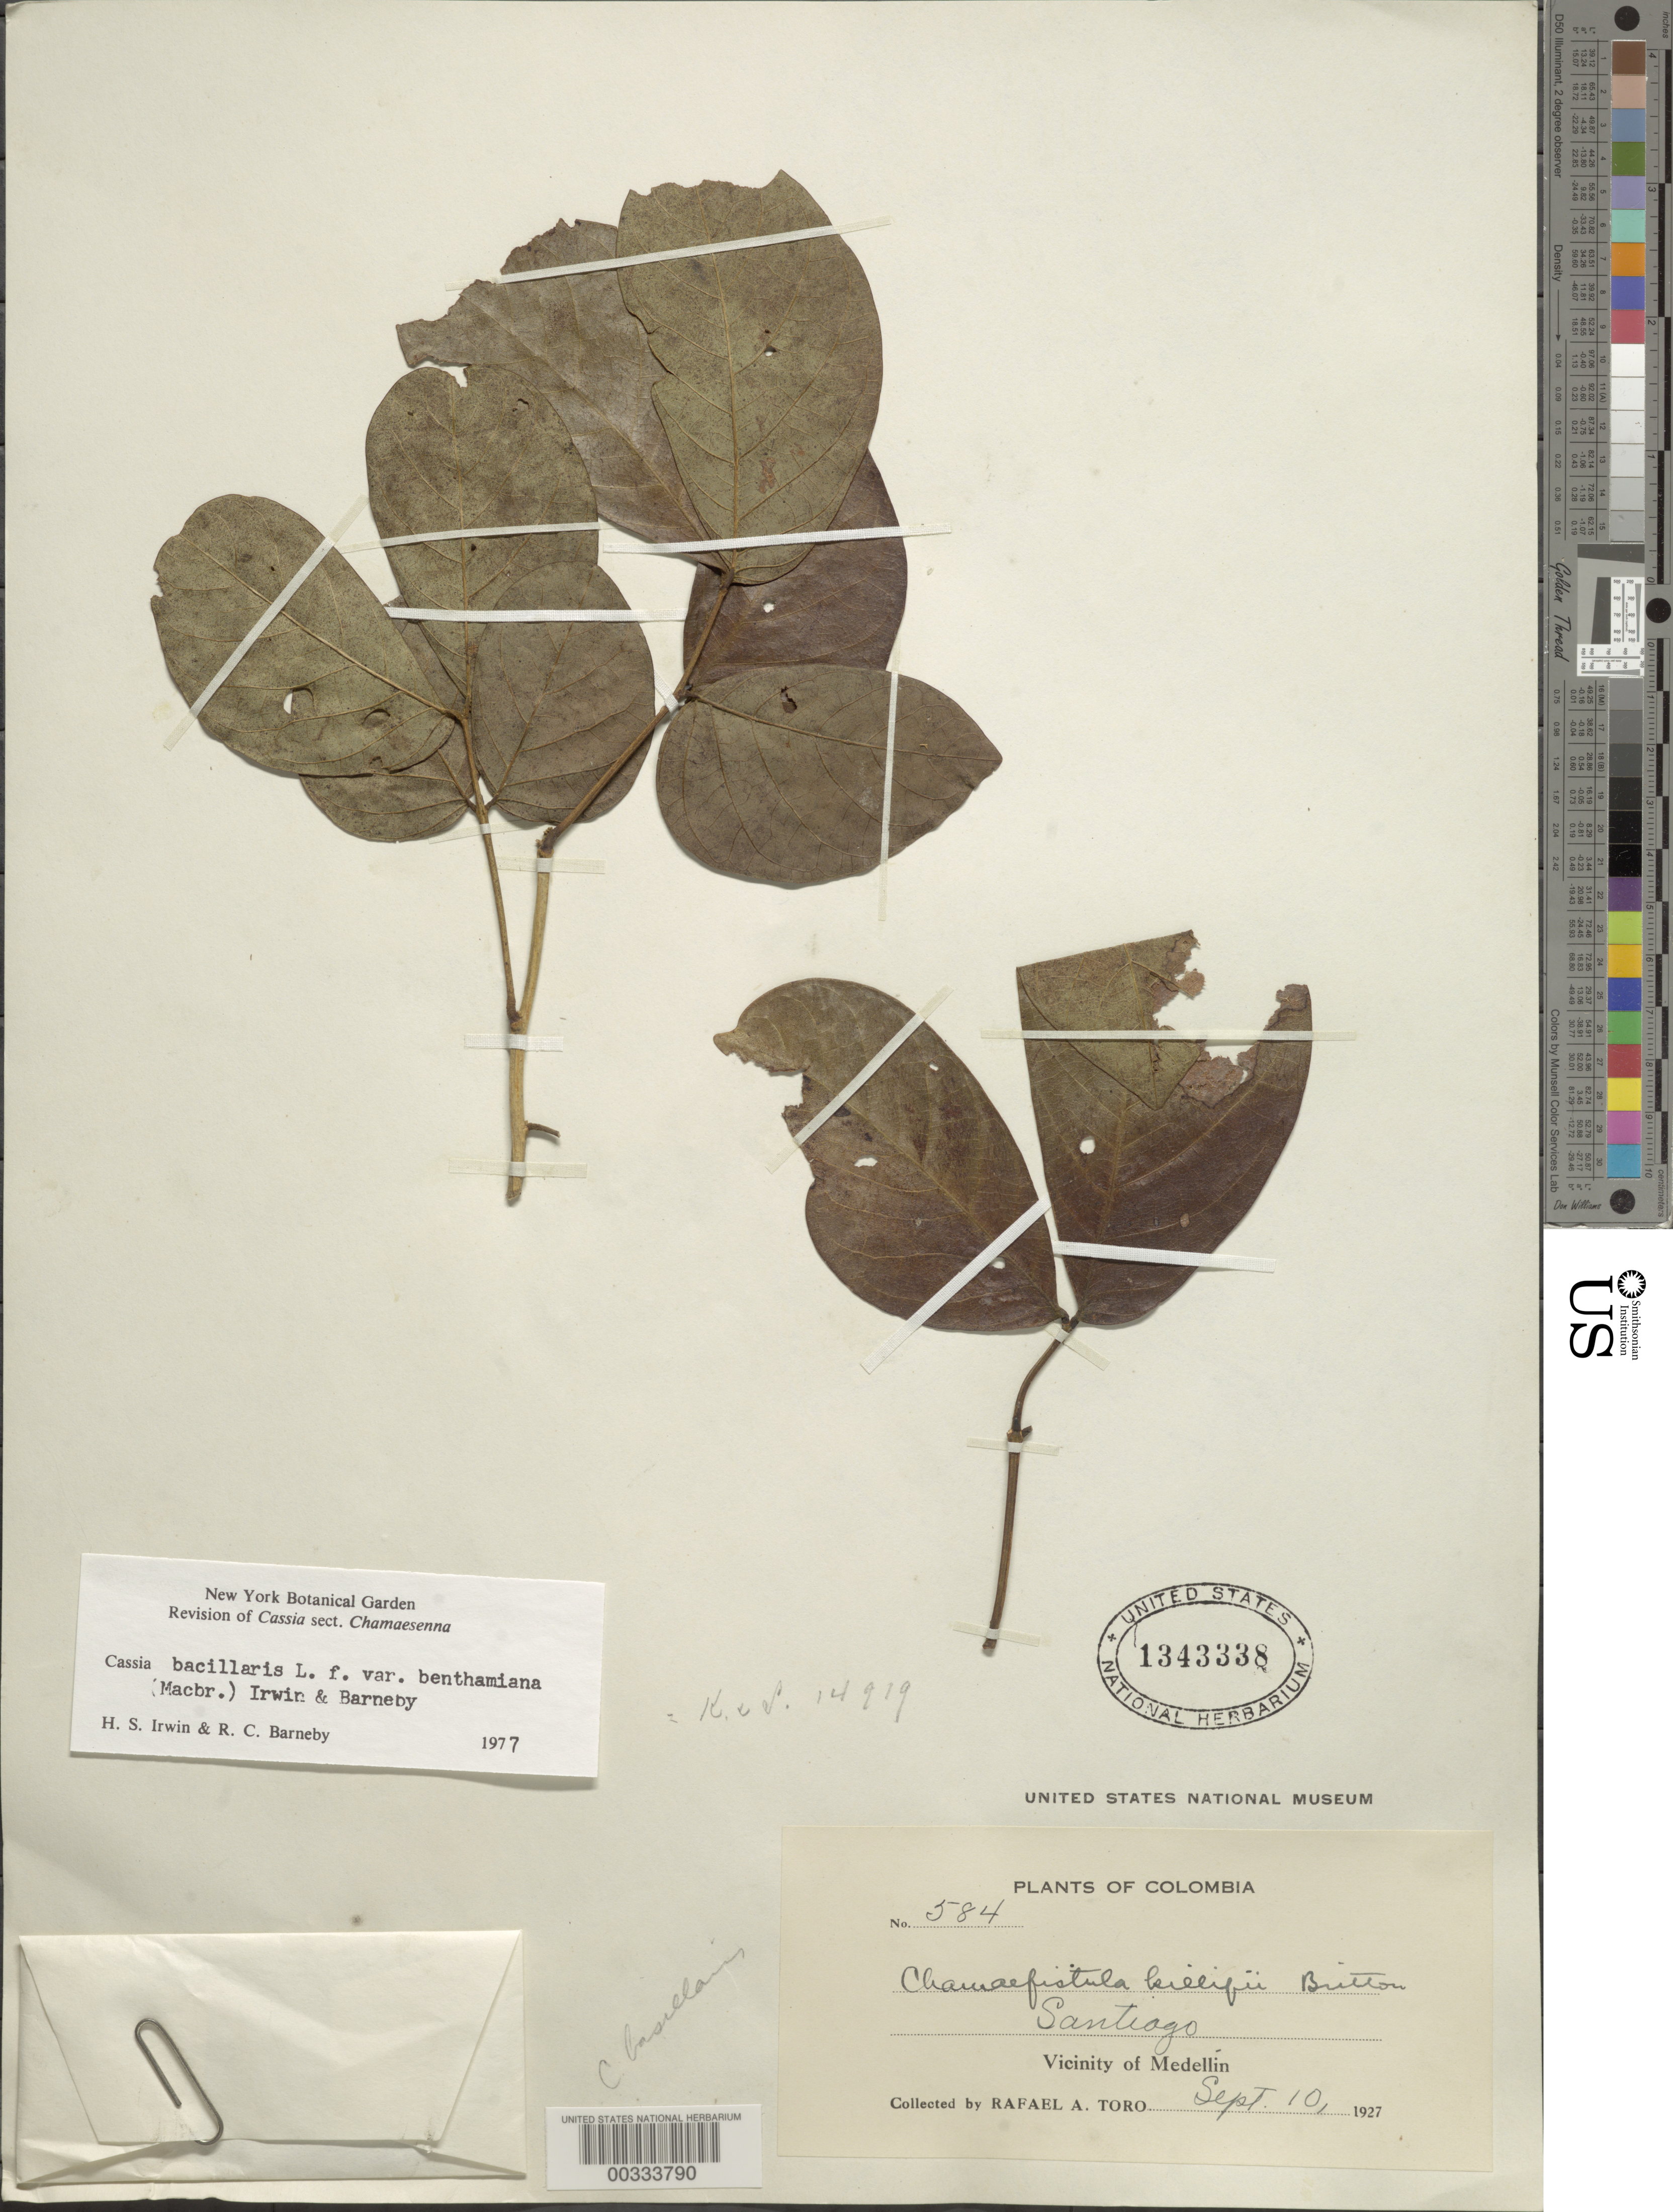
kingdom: Plantae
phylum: Tracheophyta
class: Magnoliopsida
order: Fabales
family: Fabaceae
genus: Senna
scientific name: Senna bacillaris var. benthamiana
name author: (J.F. Macbr.) H.S. Irwin & Barneby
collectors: R. A. Toro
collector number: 584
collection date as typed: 10 Sep 1927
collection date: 1927-09-10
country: Colombia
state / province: Antioquia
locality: Santiago; vicinity of Medellin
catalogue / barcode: US 1343338